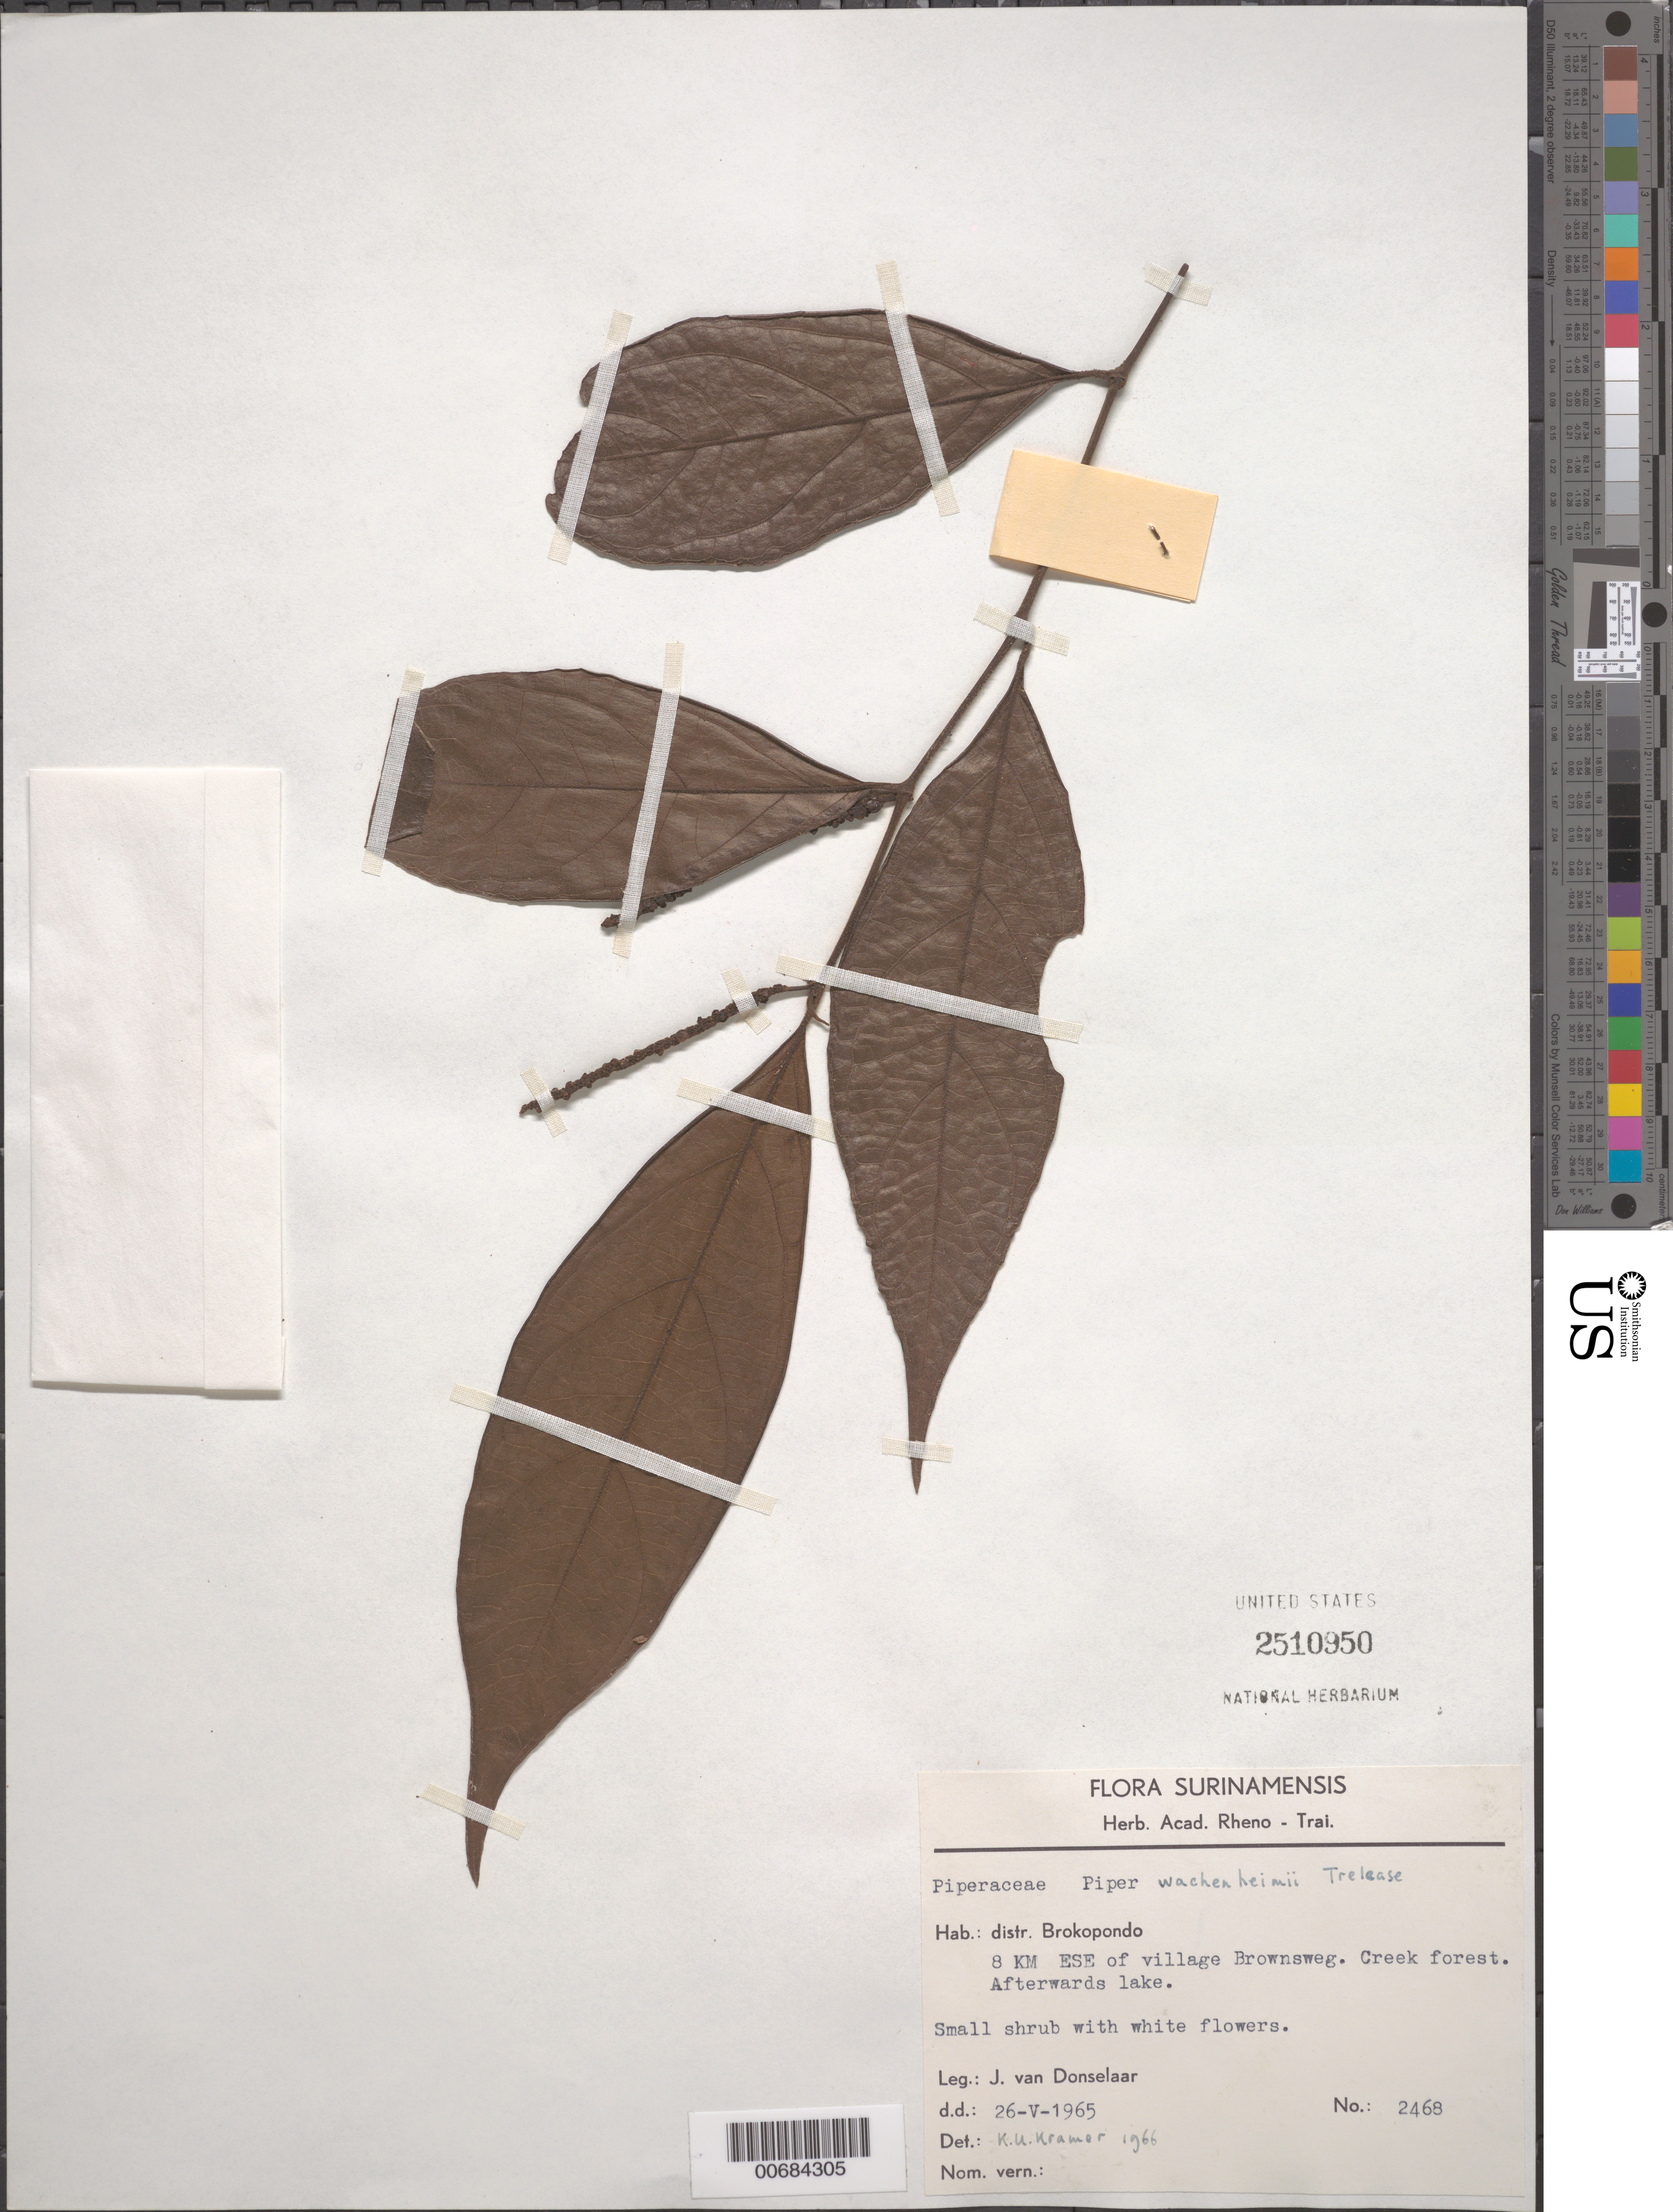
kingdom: Plantae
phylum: Tracheophyta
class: Magnoliopsida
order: Piperales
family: Piperaceae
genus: Piper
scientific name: Piper wachenheimii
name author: Trel.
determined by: Kramer, K. U.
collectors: J. Donselaar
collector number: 2468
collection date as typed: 24-May-65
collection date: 1965-05-24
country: Suriname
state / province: Brokopondo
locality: Brownsweg, 8 km ESE of village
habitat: Creek forest; afterwards lake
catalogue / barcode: US 2510950